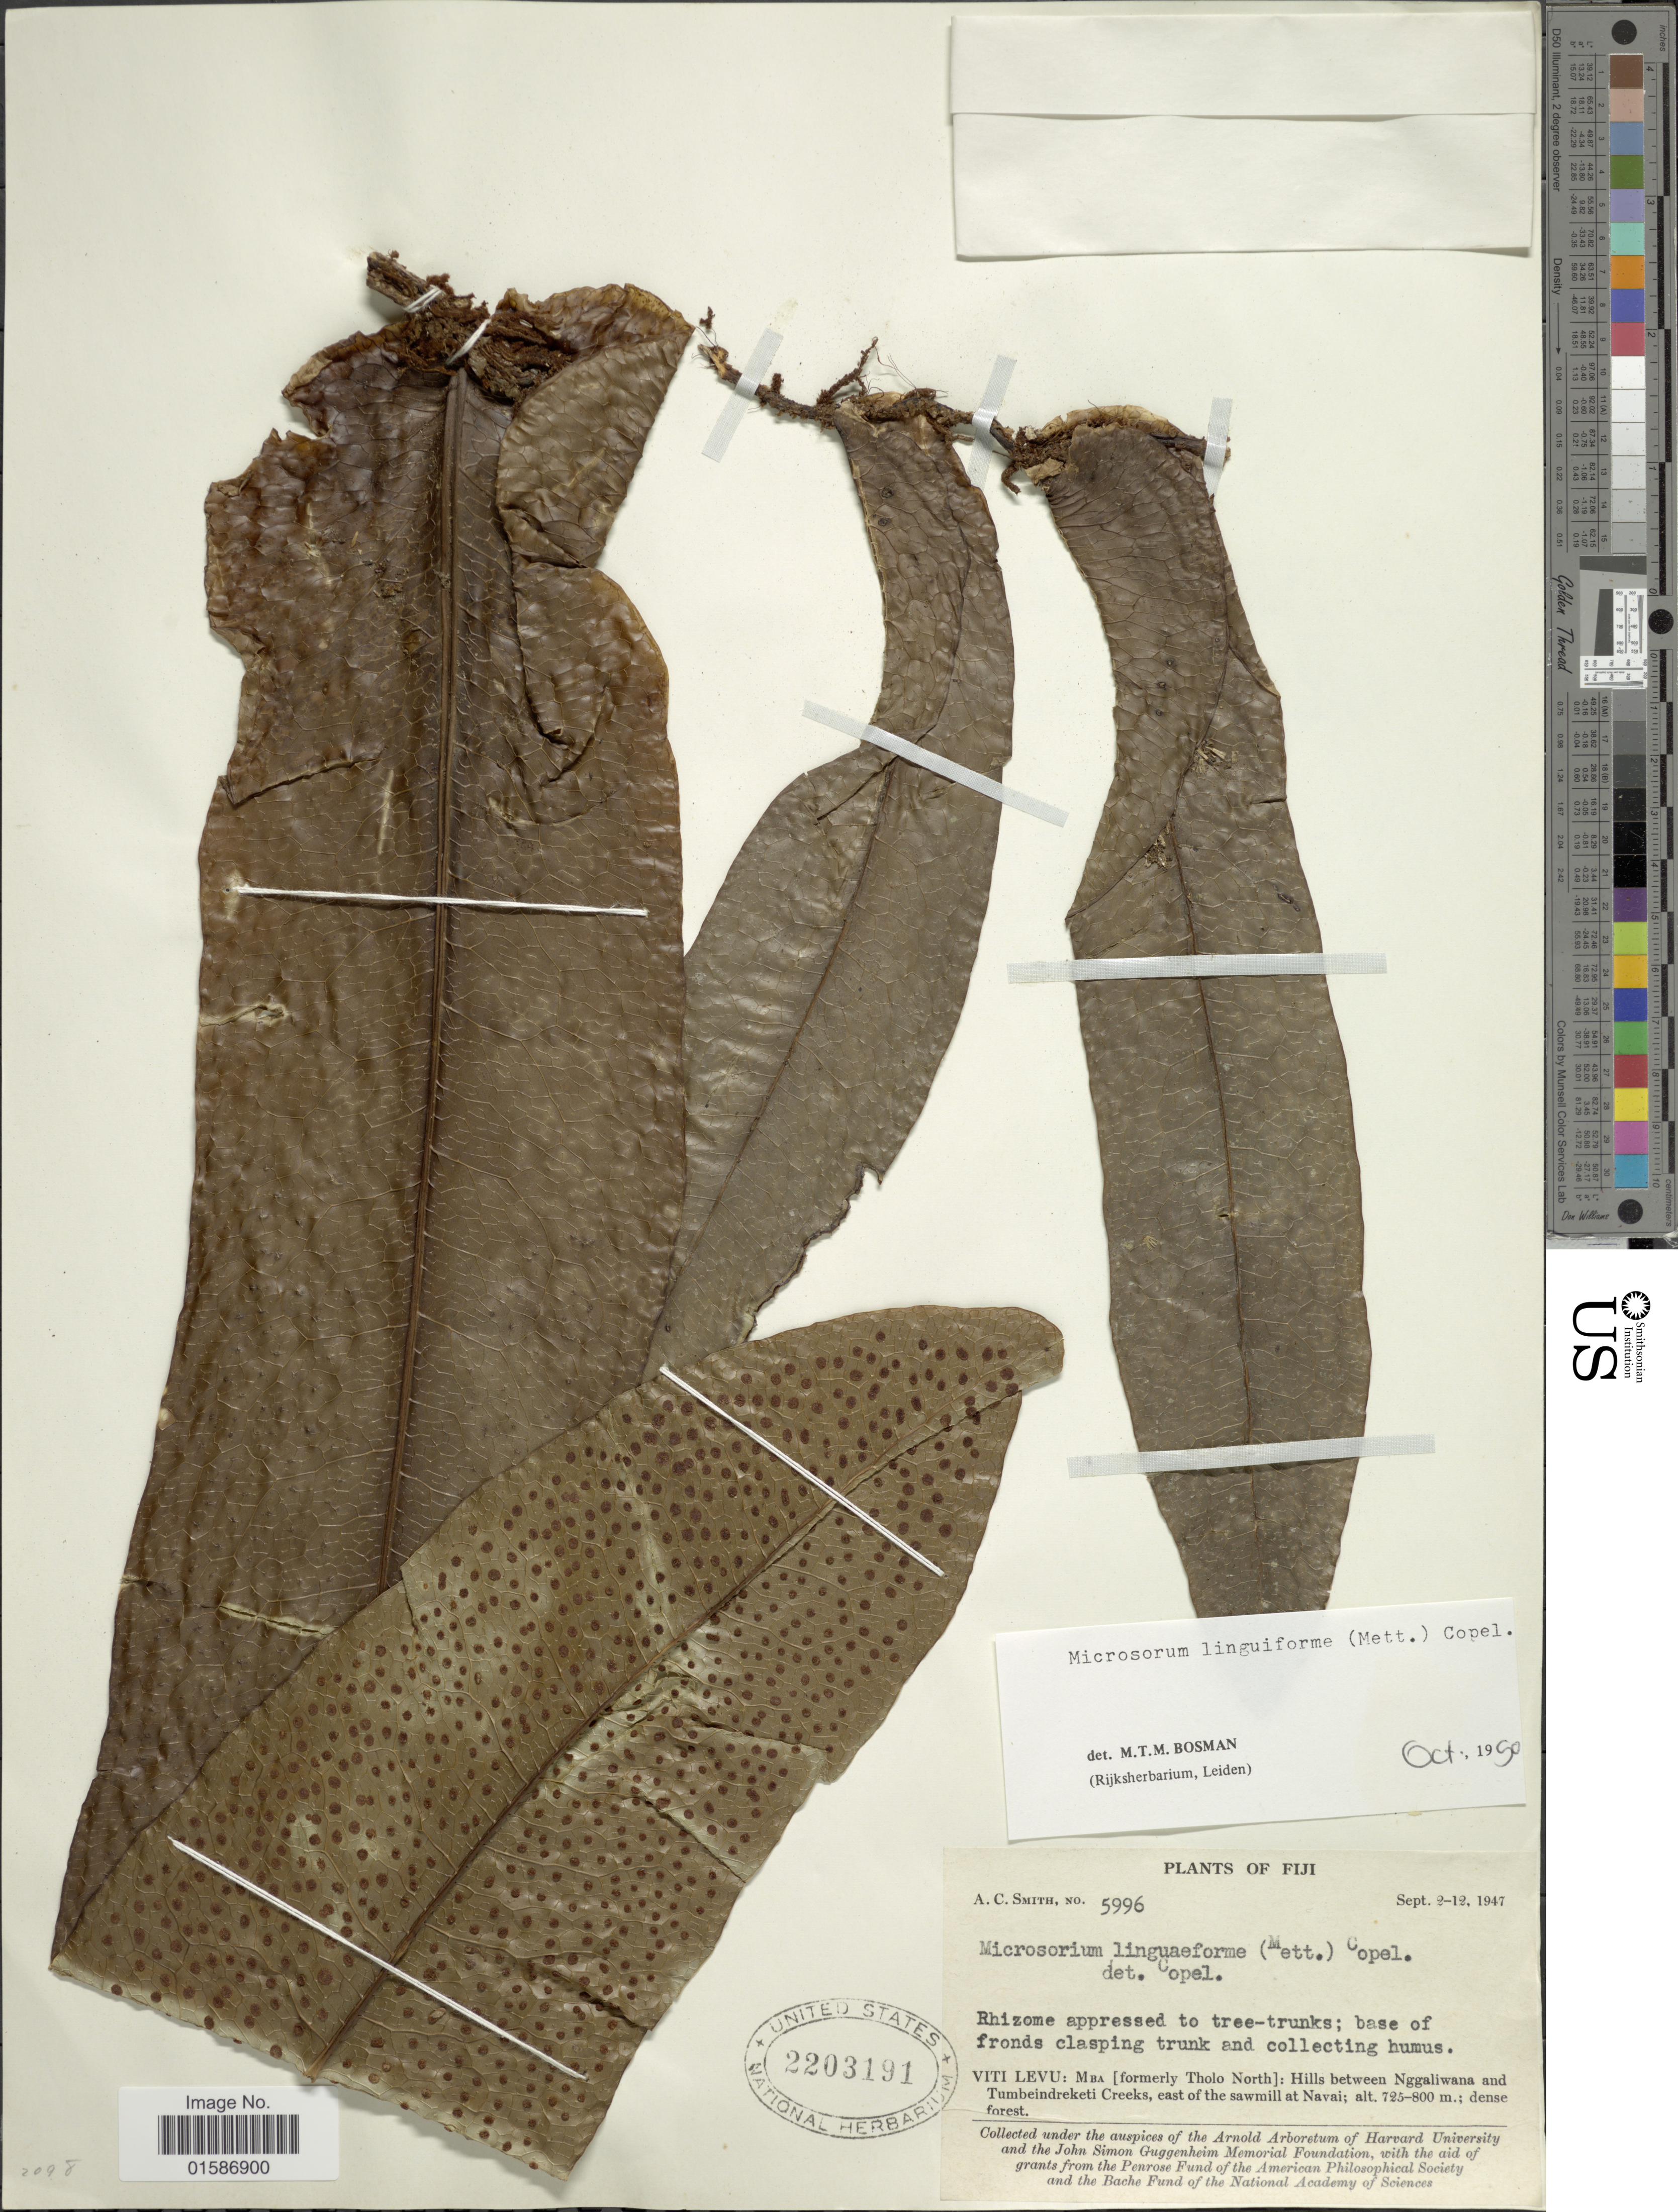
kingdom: Plantae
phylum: Tracheophyta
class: Polypodiopsida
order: Polypodiales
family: Polypodiaceae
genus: Microsorum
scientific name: Microsorum linguiforme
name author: (Mett.) Copel.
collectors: A. C. Smith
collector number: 5996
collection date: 1947-09-02/1947-09-12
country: Fiji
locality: Viti Levu: Mba [formerly Tholo North]: Hills between Nggaliwana and Tumbeindreketi Creeks, east of the sawmill at Navai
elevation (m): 725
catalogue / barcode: US 2203191